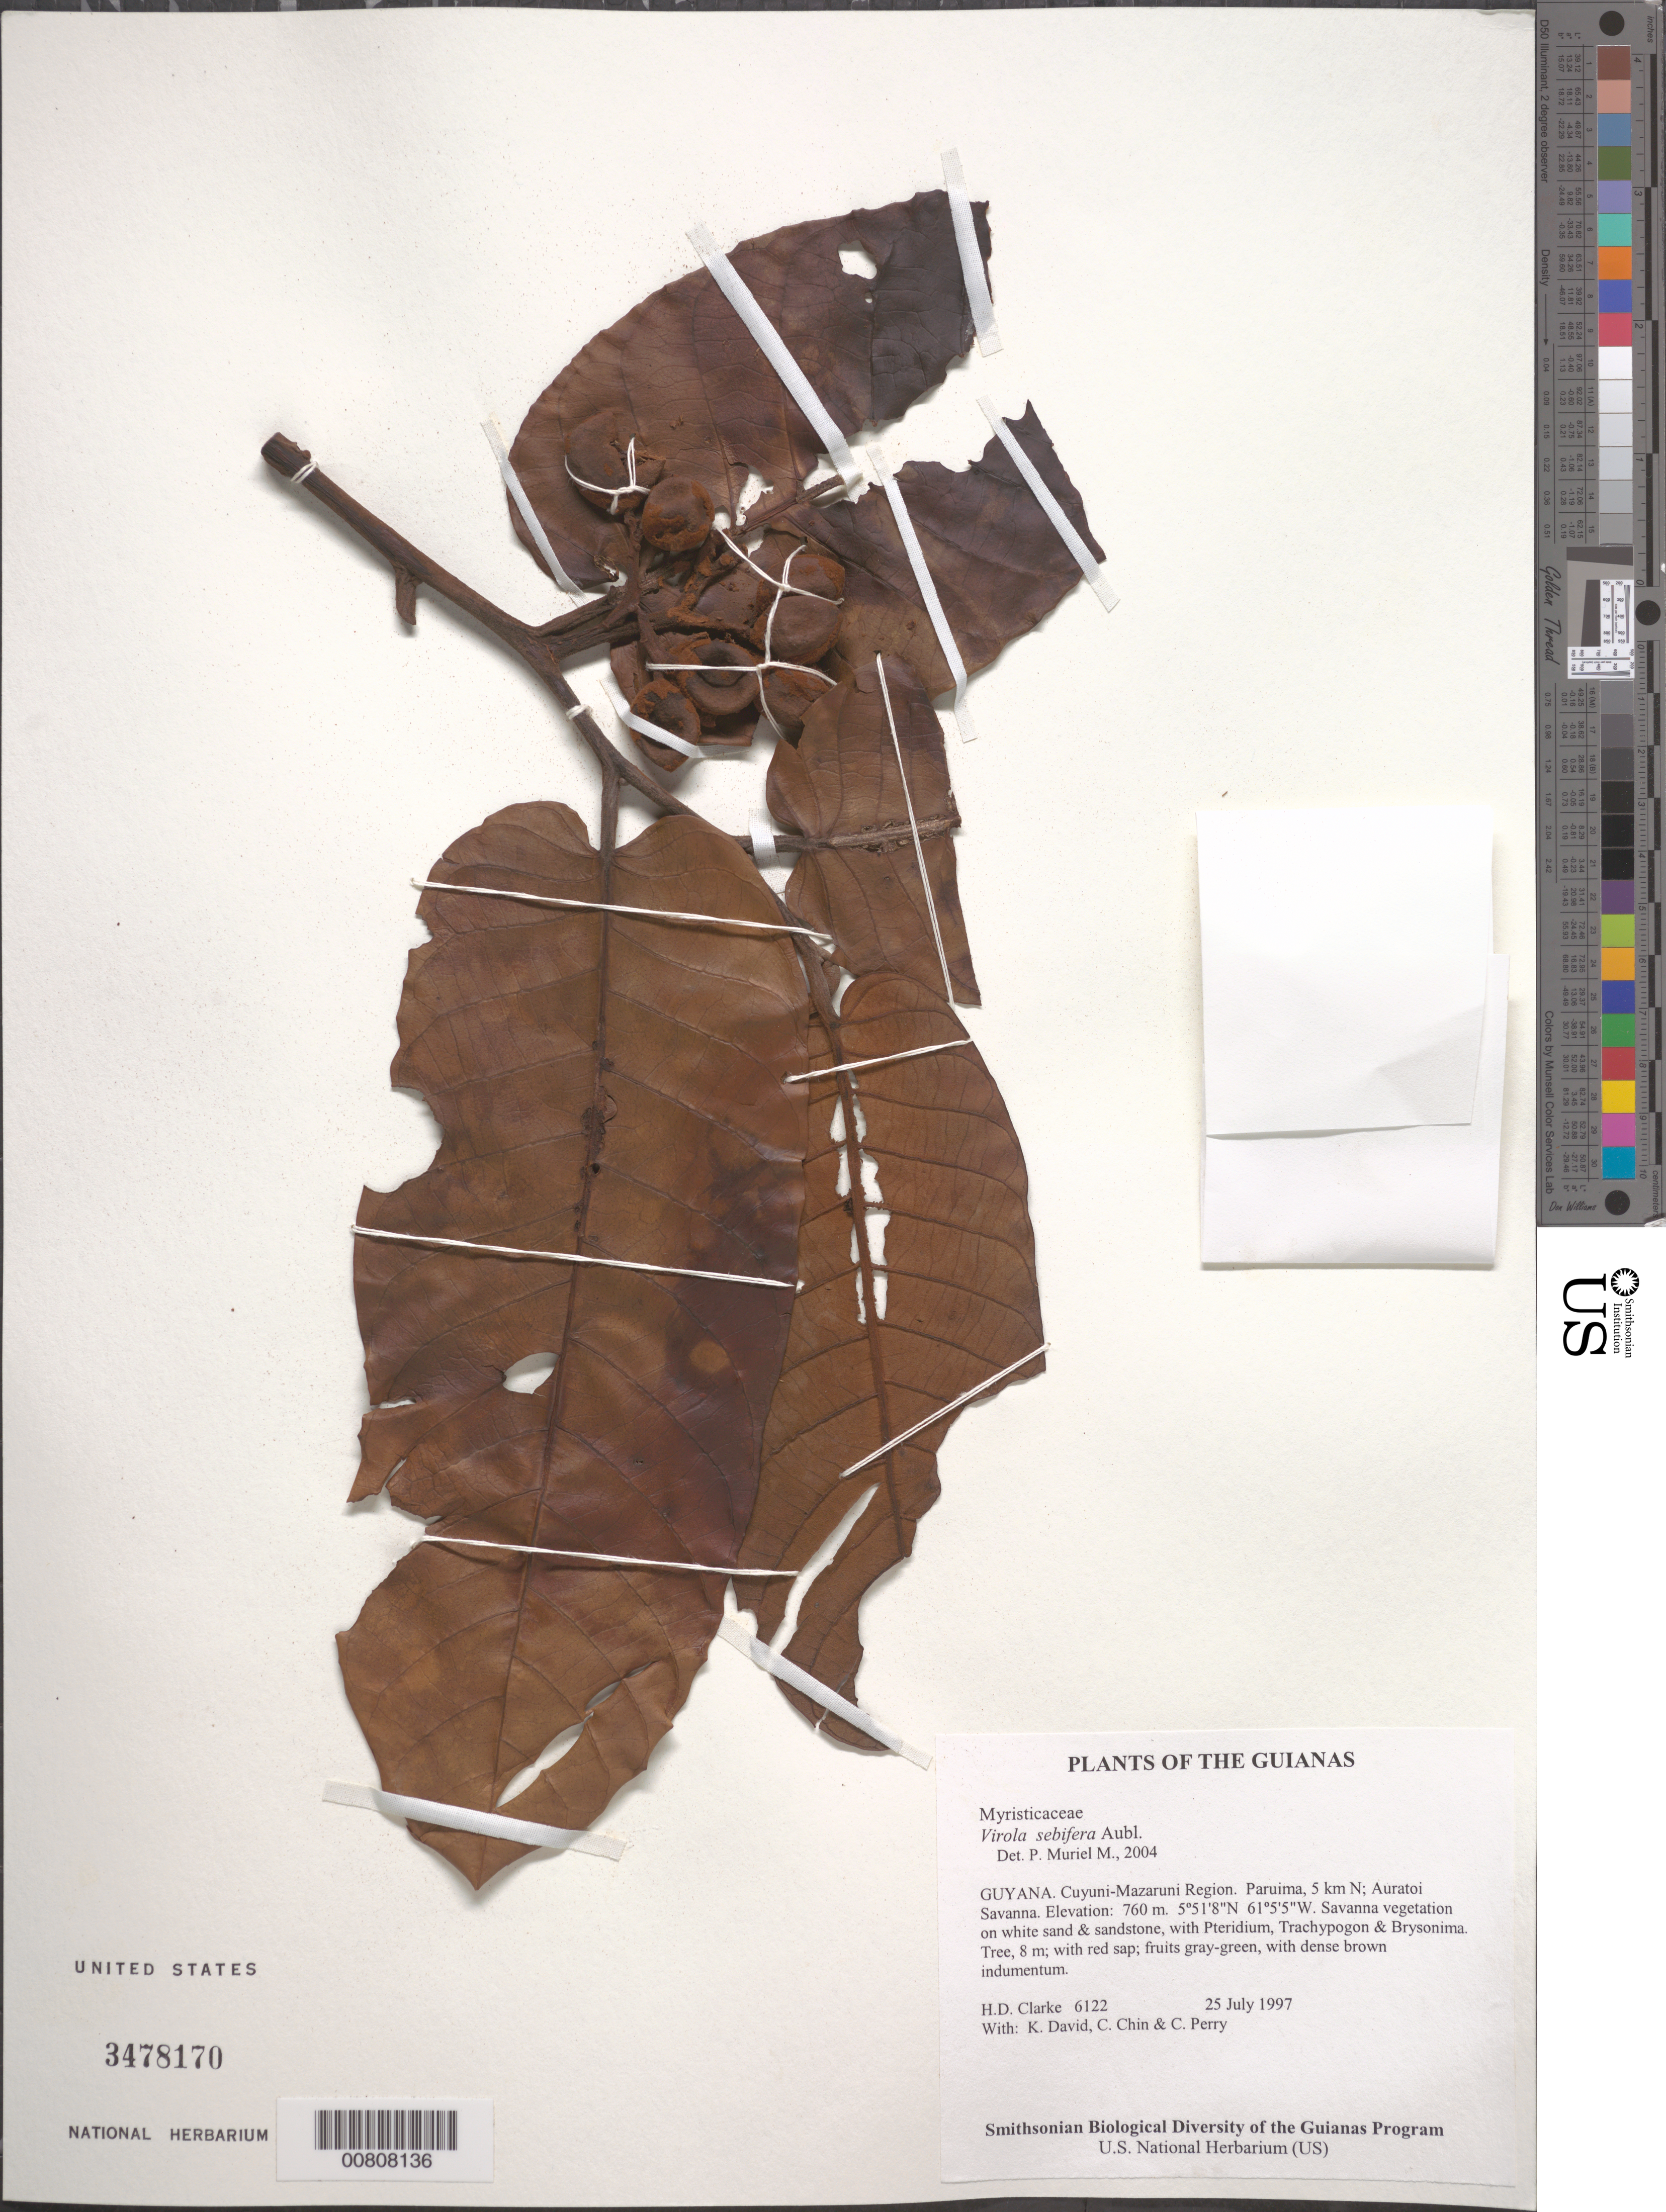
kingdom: Plantae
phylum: Tracheophyta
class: Magnoliopsida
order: Magnoliales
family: Myristicaceae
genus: Virola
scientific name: Virola sebifera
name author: Aubl.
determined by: Muriel M., P., AAU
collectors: H. D. Clarke, K. David, C. Chin & C. Perry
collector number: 6122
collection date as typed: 25 July 1997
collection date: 1997-07-25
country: Guyana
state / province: Cuyuni-Mazaruni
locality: Paruima, 5 km N; Auratoi Savanna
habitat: Savanna vegetation on white sand & sandstone, with Pteridium, Trachypogon & Brysonima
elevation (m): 760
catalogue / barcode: US 3478170